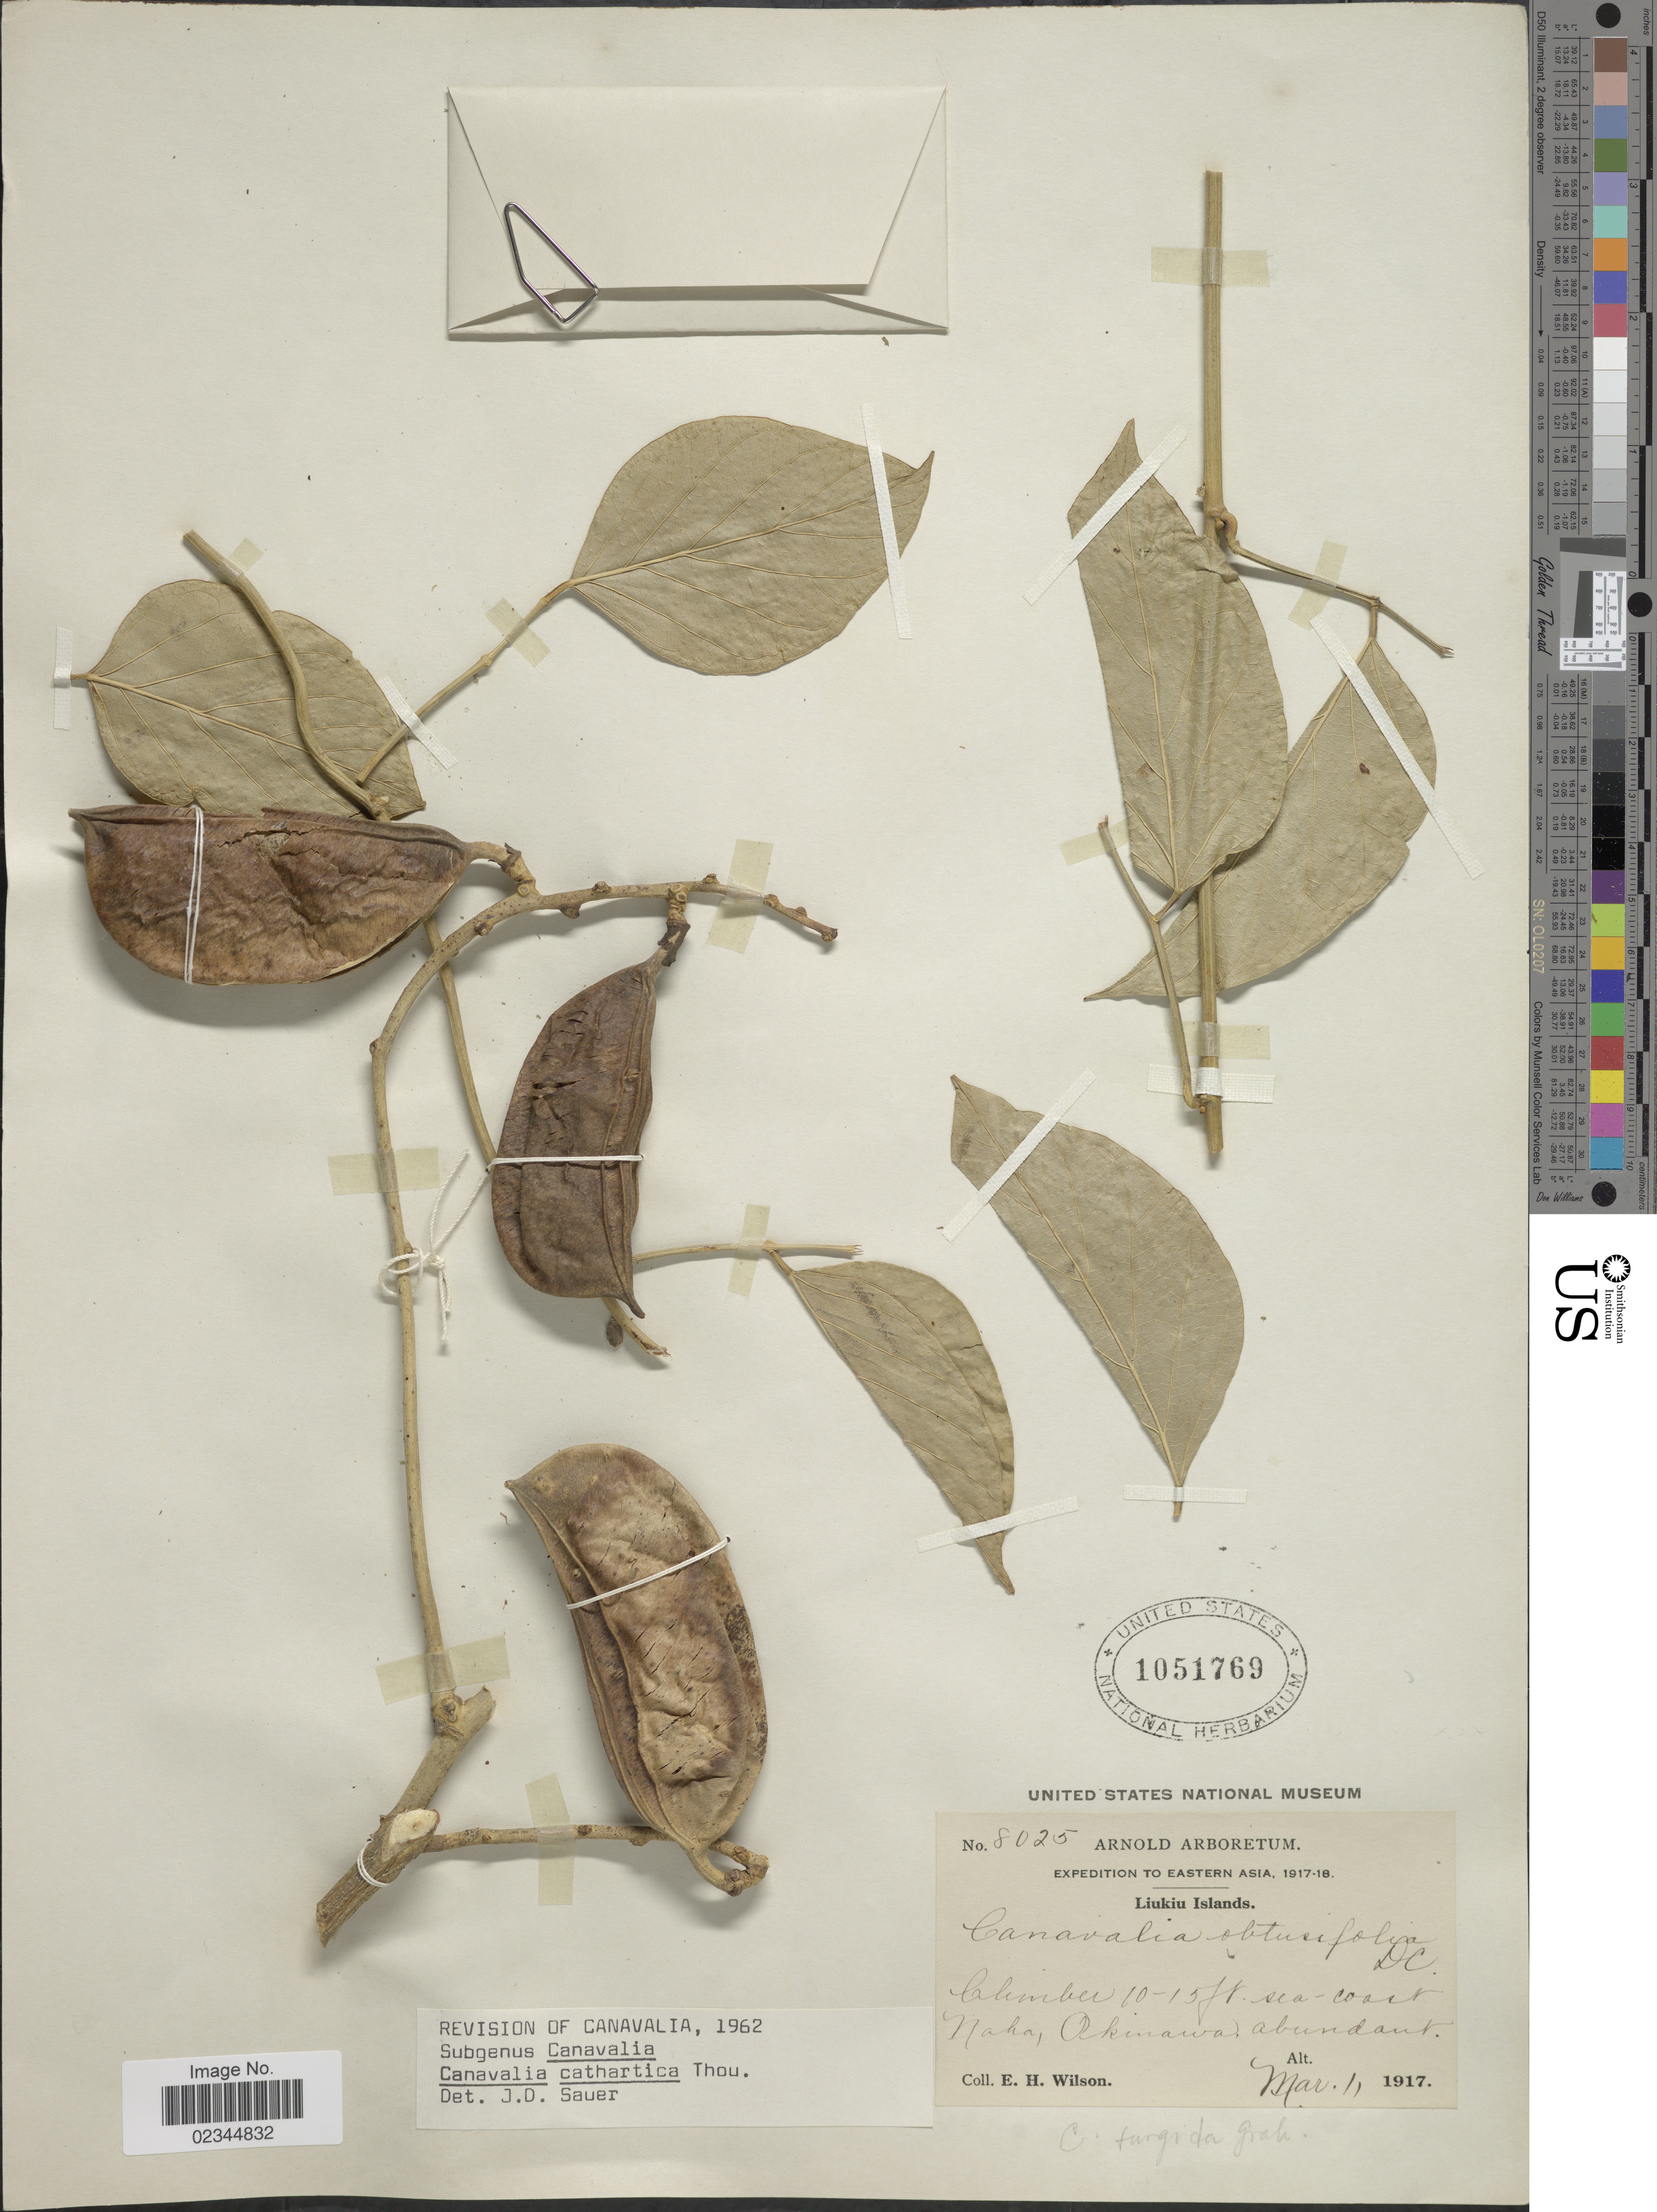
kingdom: Plantae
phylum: Tracheophyta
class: Magnoliopsida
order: Fabales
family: Fabaceae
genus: Canavalia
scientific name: Canavalia cathartica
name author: Thouars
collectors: E. Wilson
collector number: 8025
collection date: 1917-03-01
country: Japan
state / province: Okinawa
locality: Eastern Asia. Liukiu Islands. Naka, Okinawa.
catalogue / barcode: US 1051769